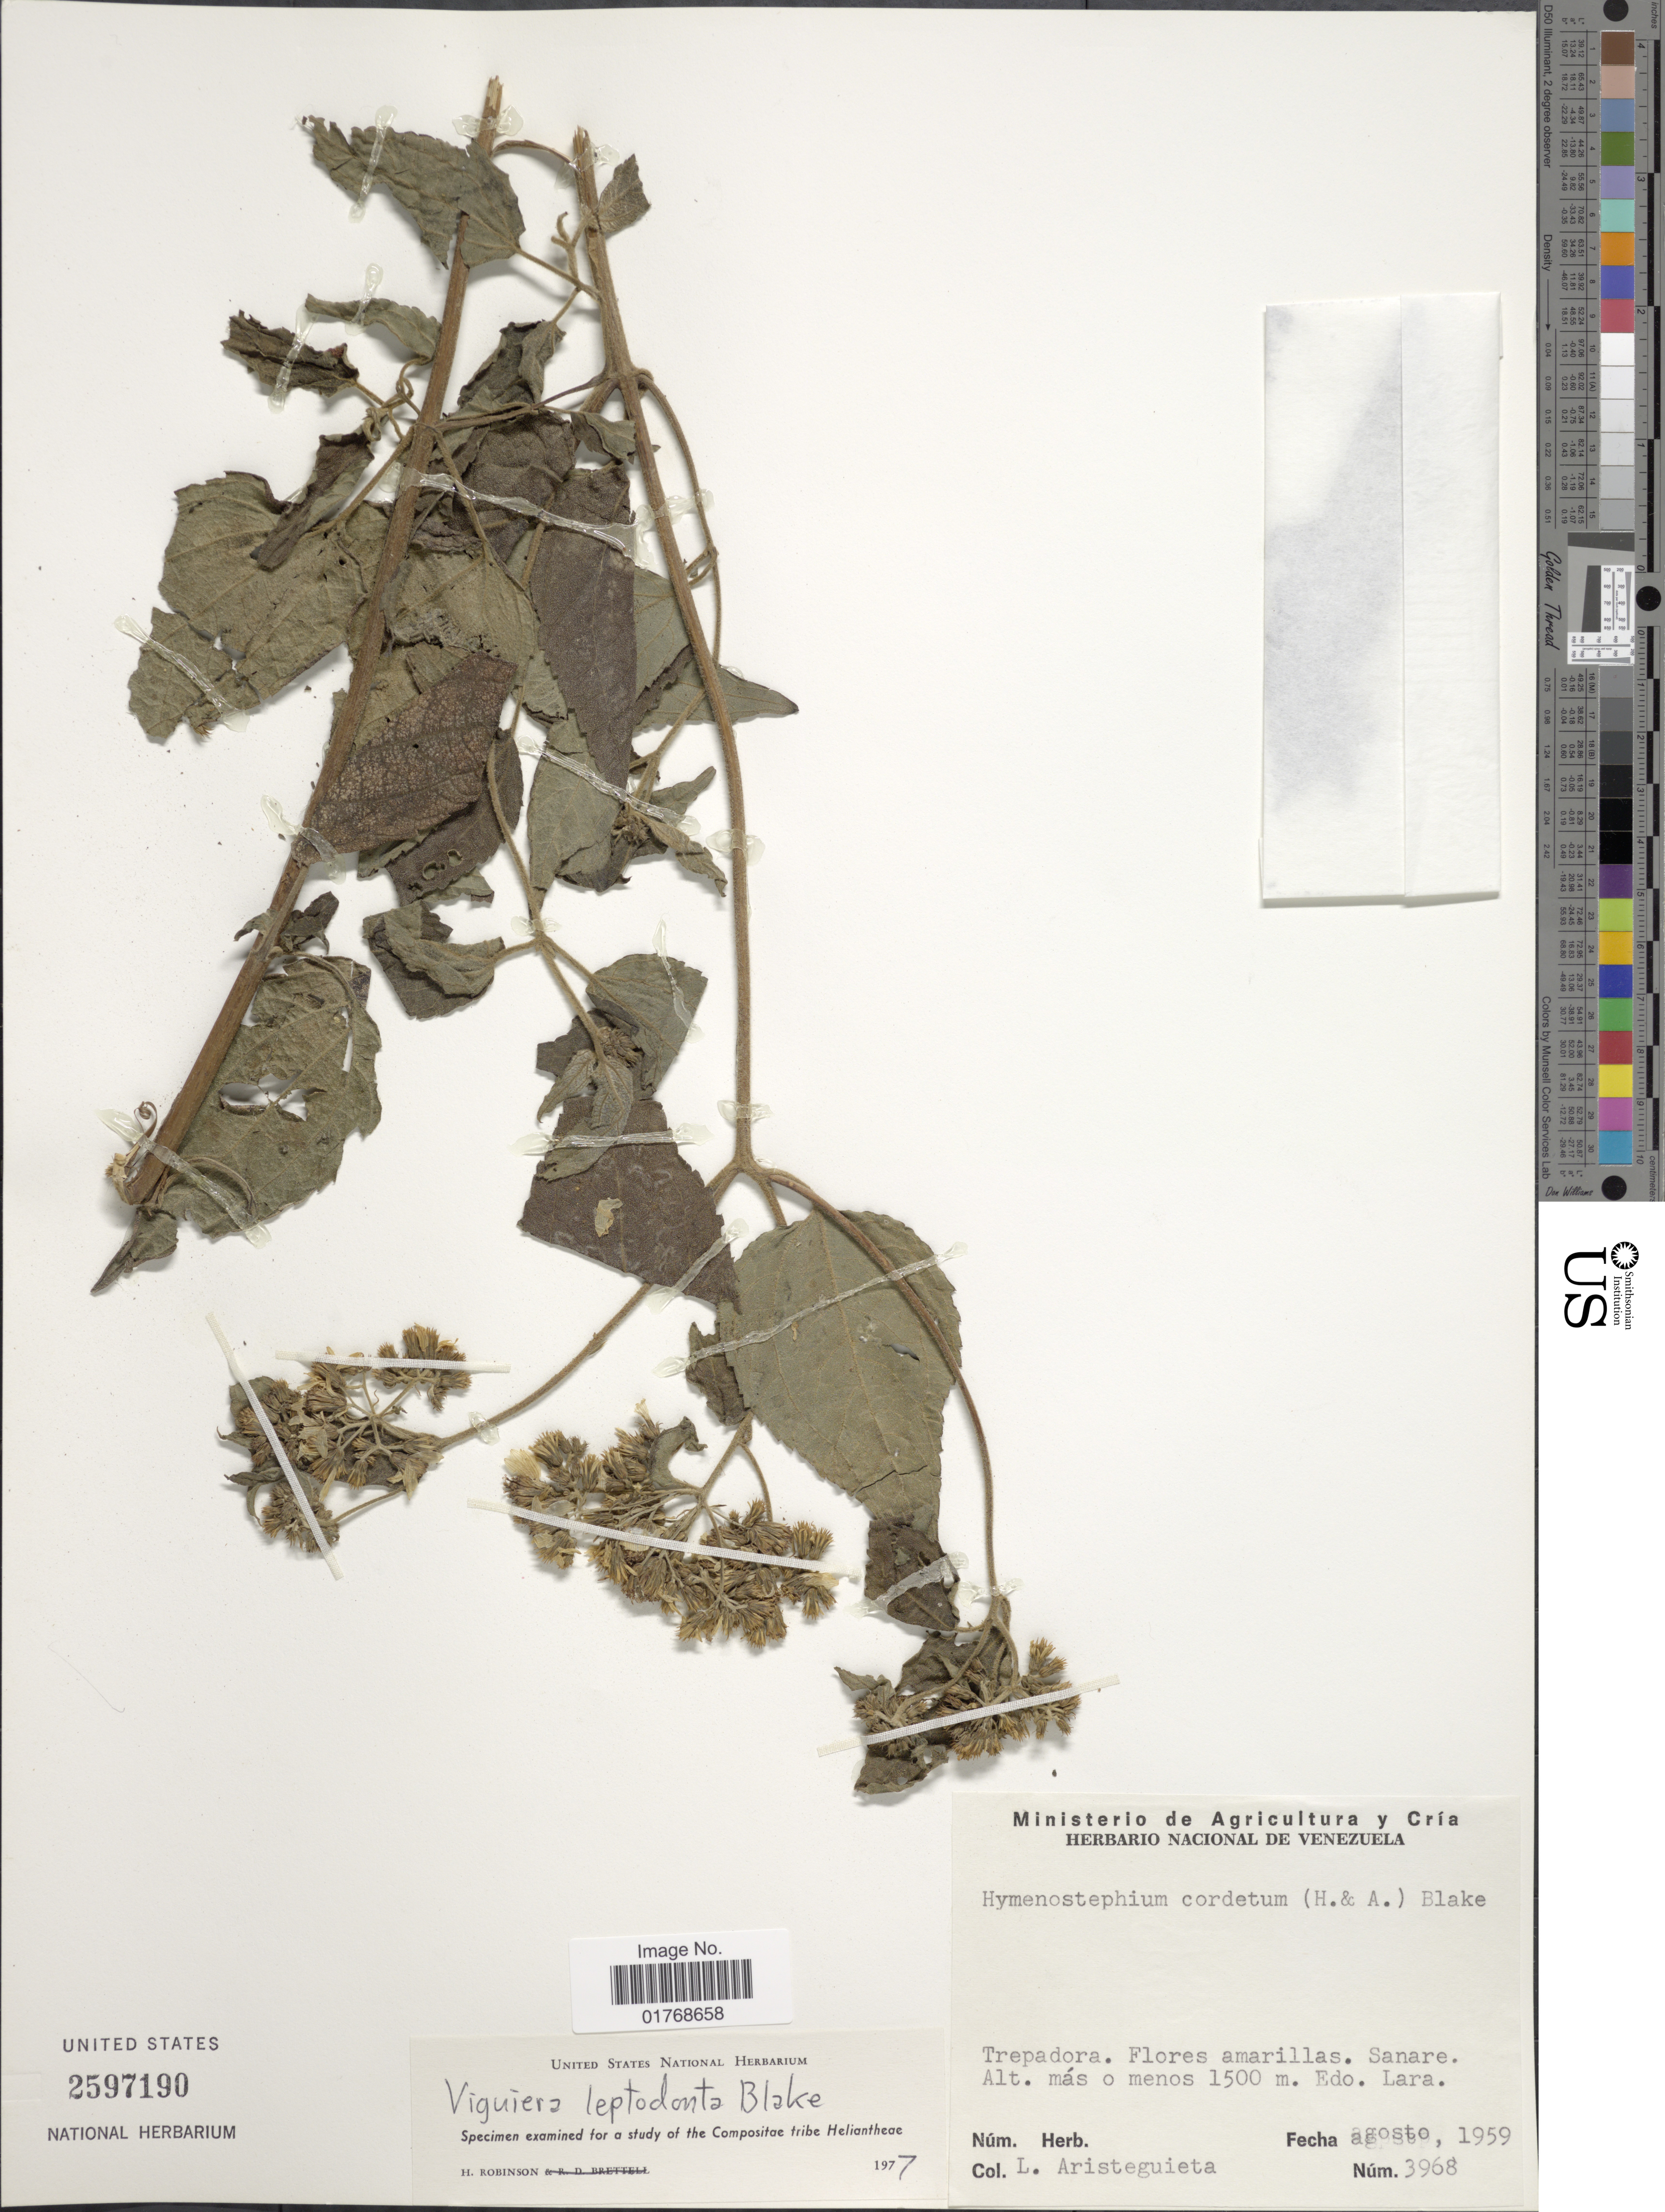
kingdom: Plantae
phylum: Tracheophyta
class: Magnoliopsida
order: Asterales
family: Asteraceae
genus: Viguiera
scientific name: Viguiera leptodonta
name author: S.F. Blake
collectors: L. Aristeguieta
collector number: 3968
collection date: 1959-08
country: Venezuela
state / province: Lara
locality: Trepadora. Flores amarillas. Sanare. Edo. Lara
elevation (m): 1500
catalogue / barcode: US 2597190